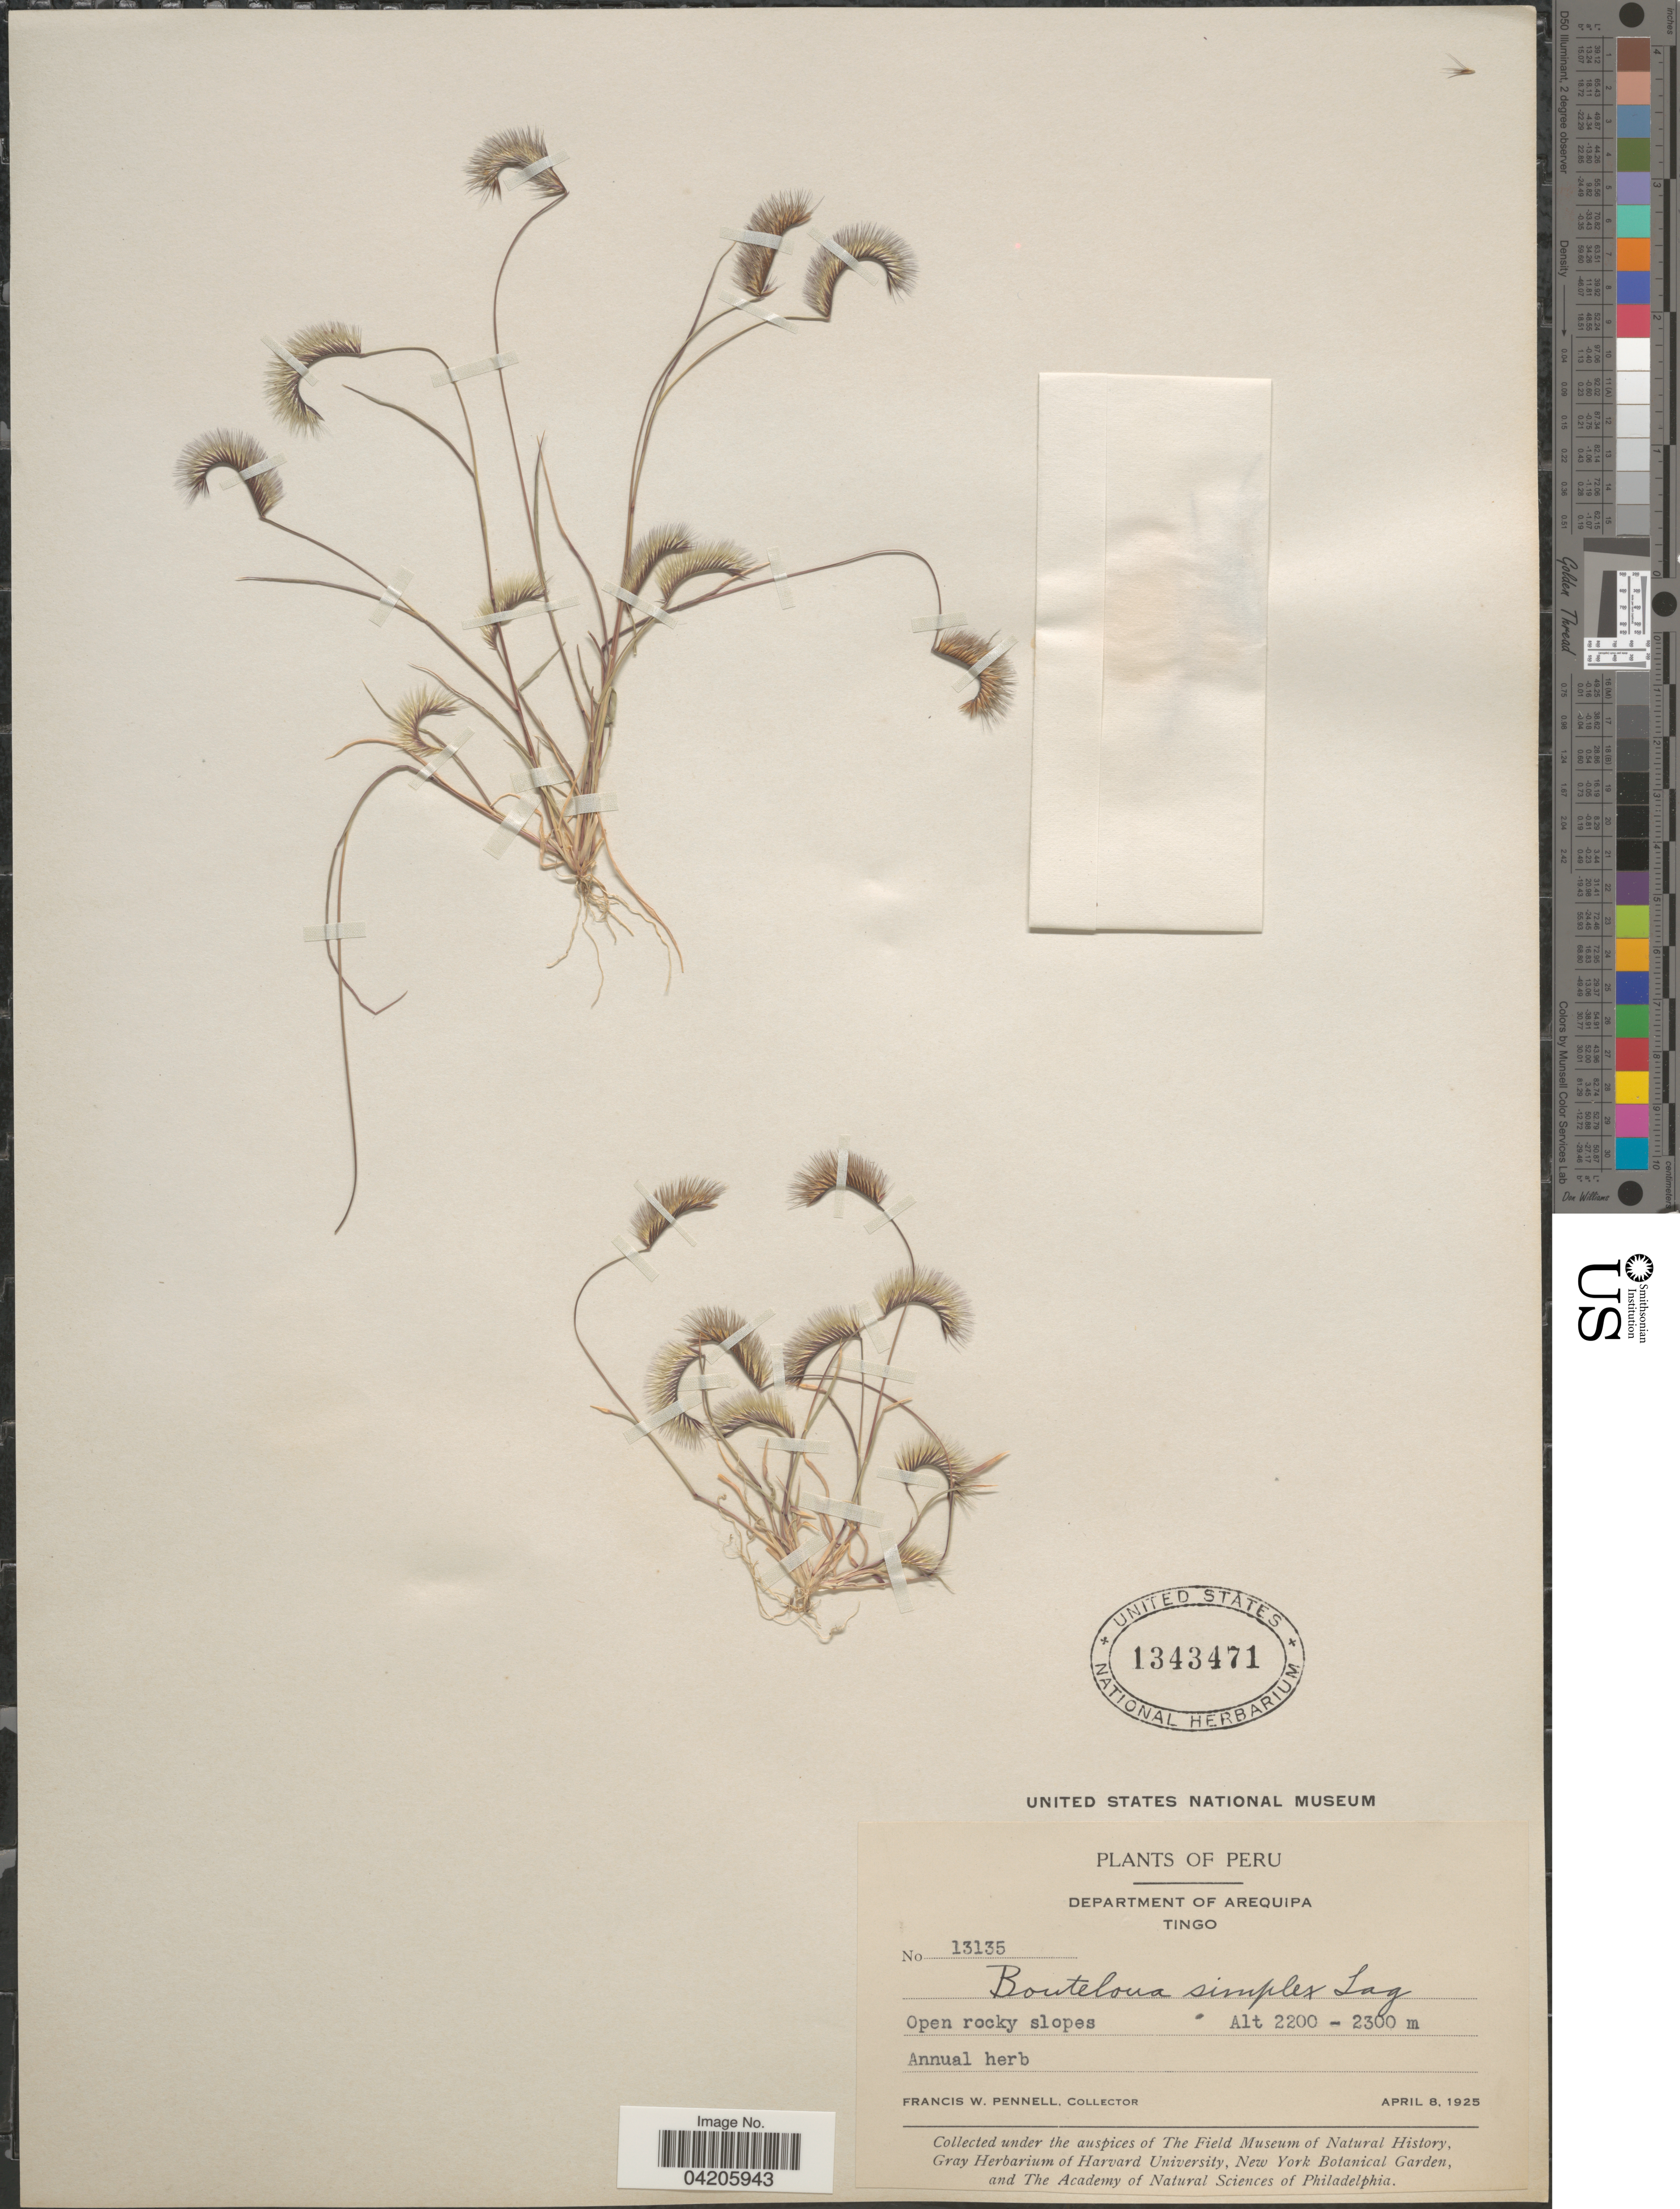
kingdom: Plantae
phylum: Tracheophyta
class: Liliopsida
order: Poales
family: Poaceae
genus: Bouteloua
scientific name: Bouteloua simplex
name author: Lag.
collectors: F. W. Pennell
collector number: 13135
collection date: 1925-04-08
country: Peru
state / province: Arequipa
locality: Department of Arequipa. Tingo. Open rocky slopes.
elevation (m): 2200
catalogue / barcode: US 1343471